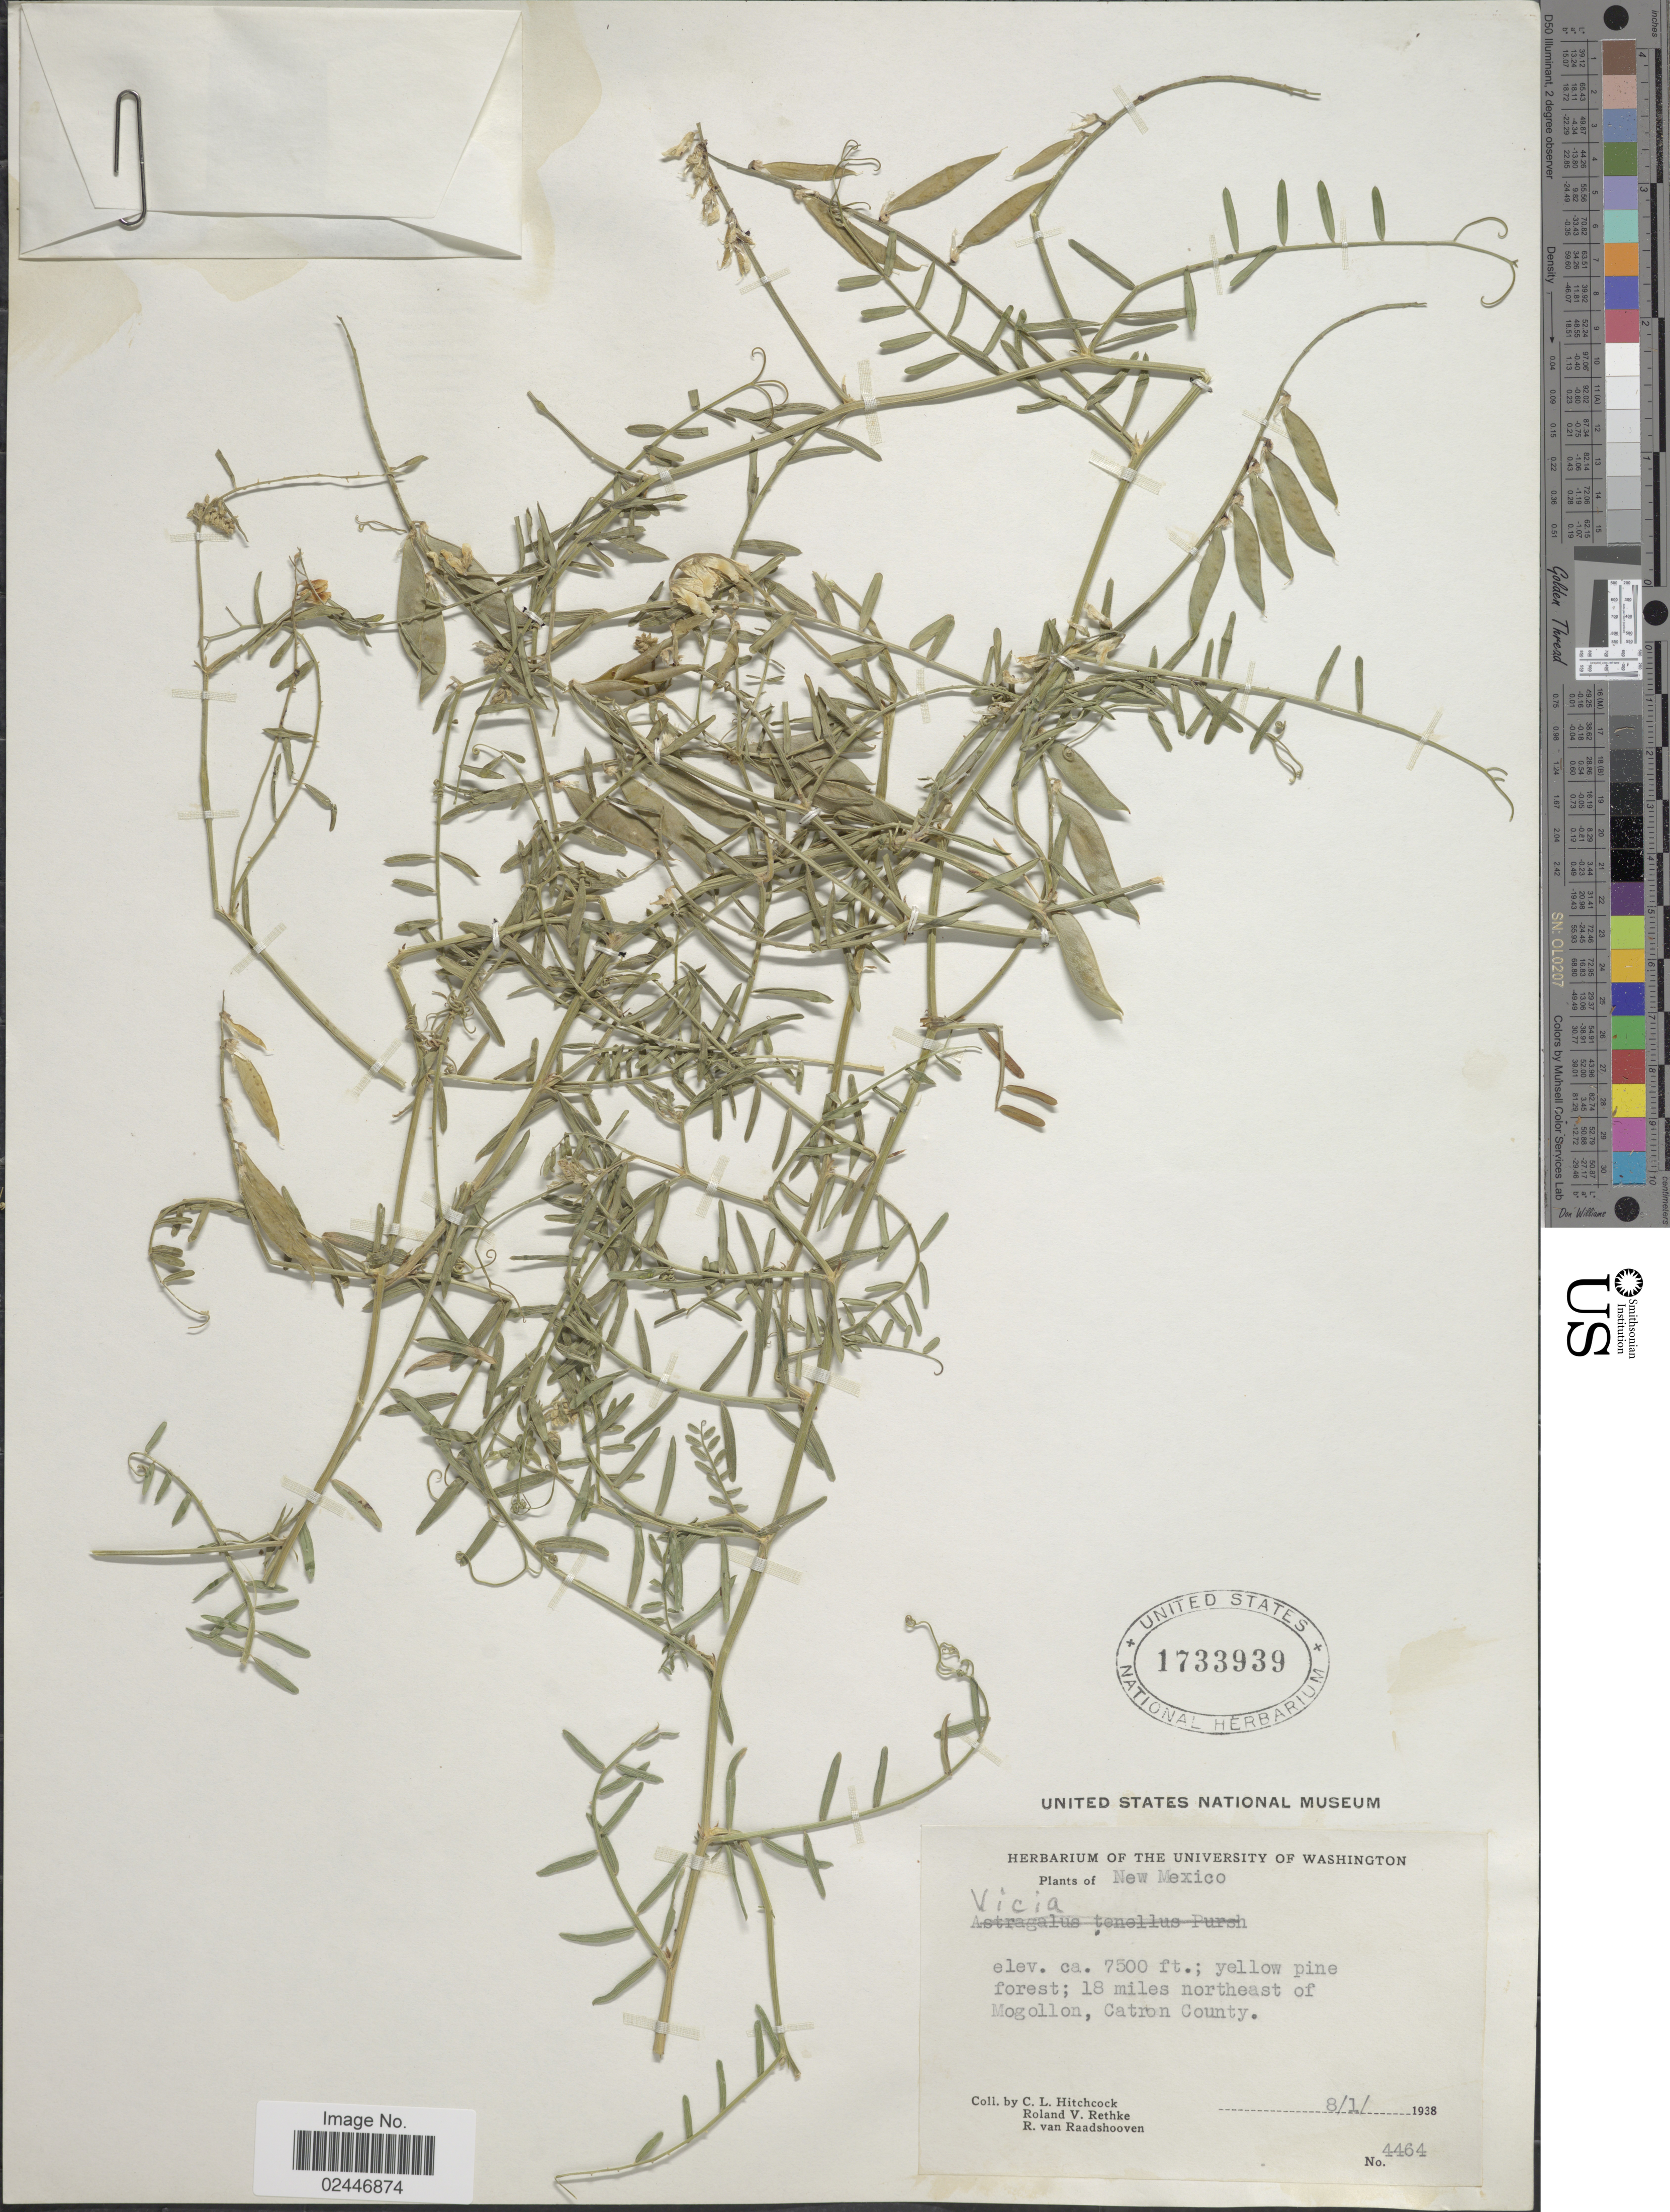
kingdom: Plantae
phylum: Tracheophyta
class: Magnoliopsida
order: Fabales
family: Fabaceae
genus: Vicia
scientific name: Vicia sp.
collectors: C. L. Hitchcock, R. Rethke & R. Raadshooven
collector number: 4464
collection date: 1938-08-01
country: United States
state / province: New Mexico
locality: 18 miles northeast of Mogollon, Catron County.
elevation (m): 2286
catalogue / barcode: US 1733939